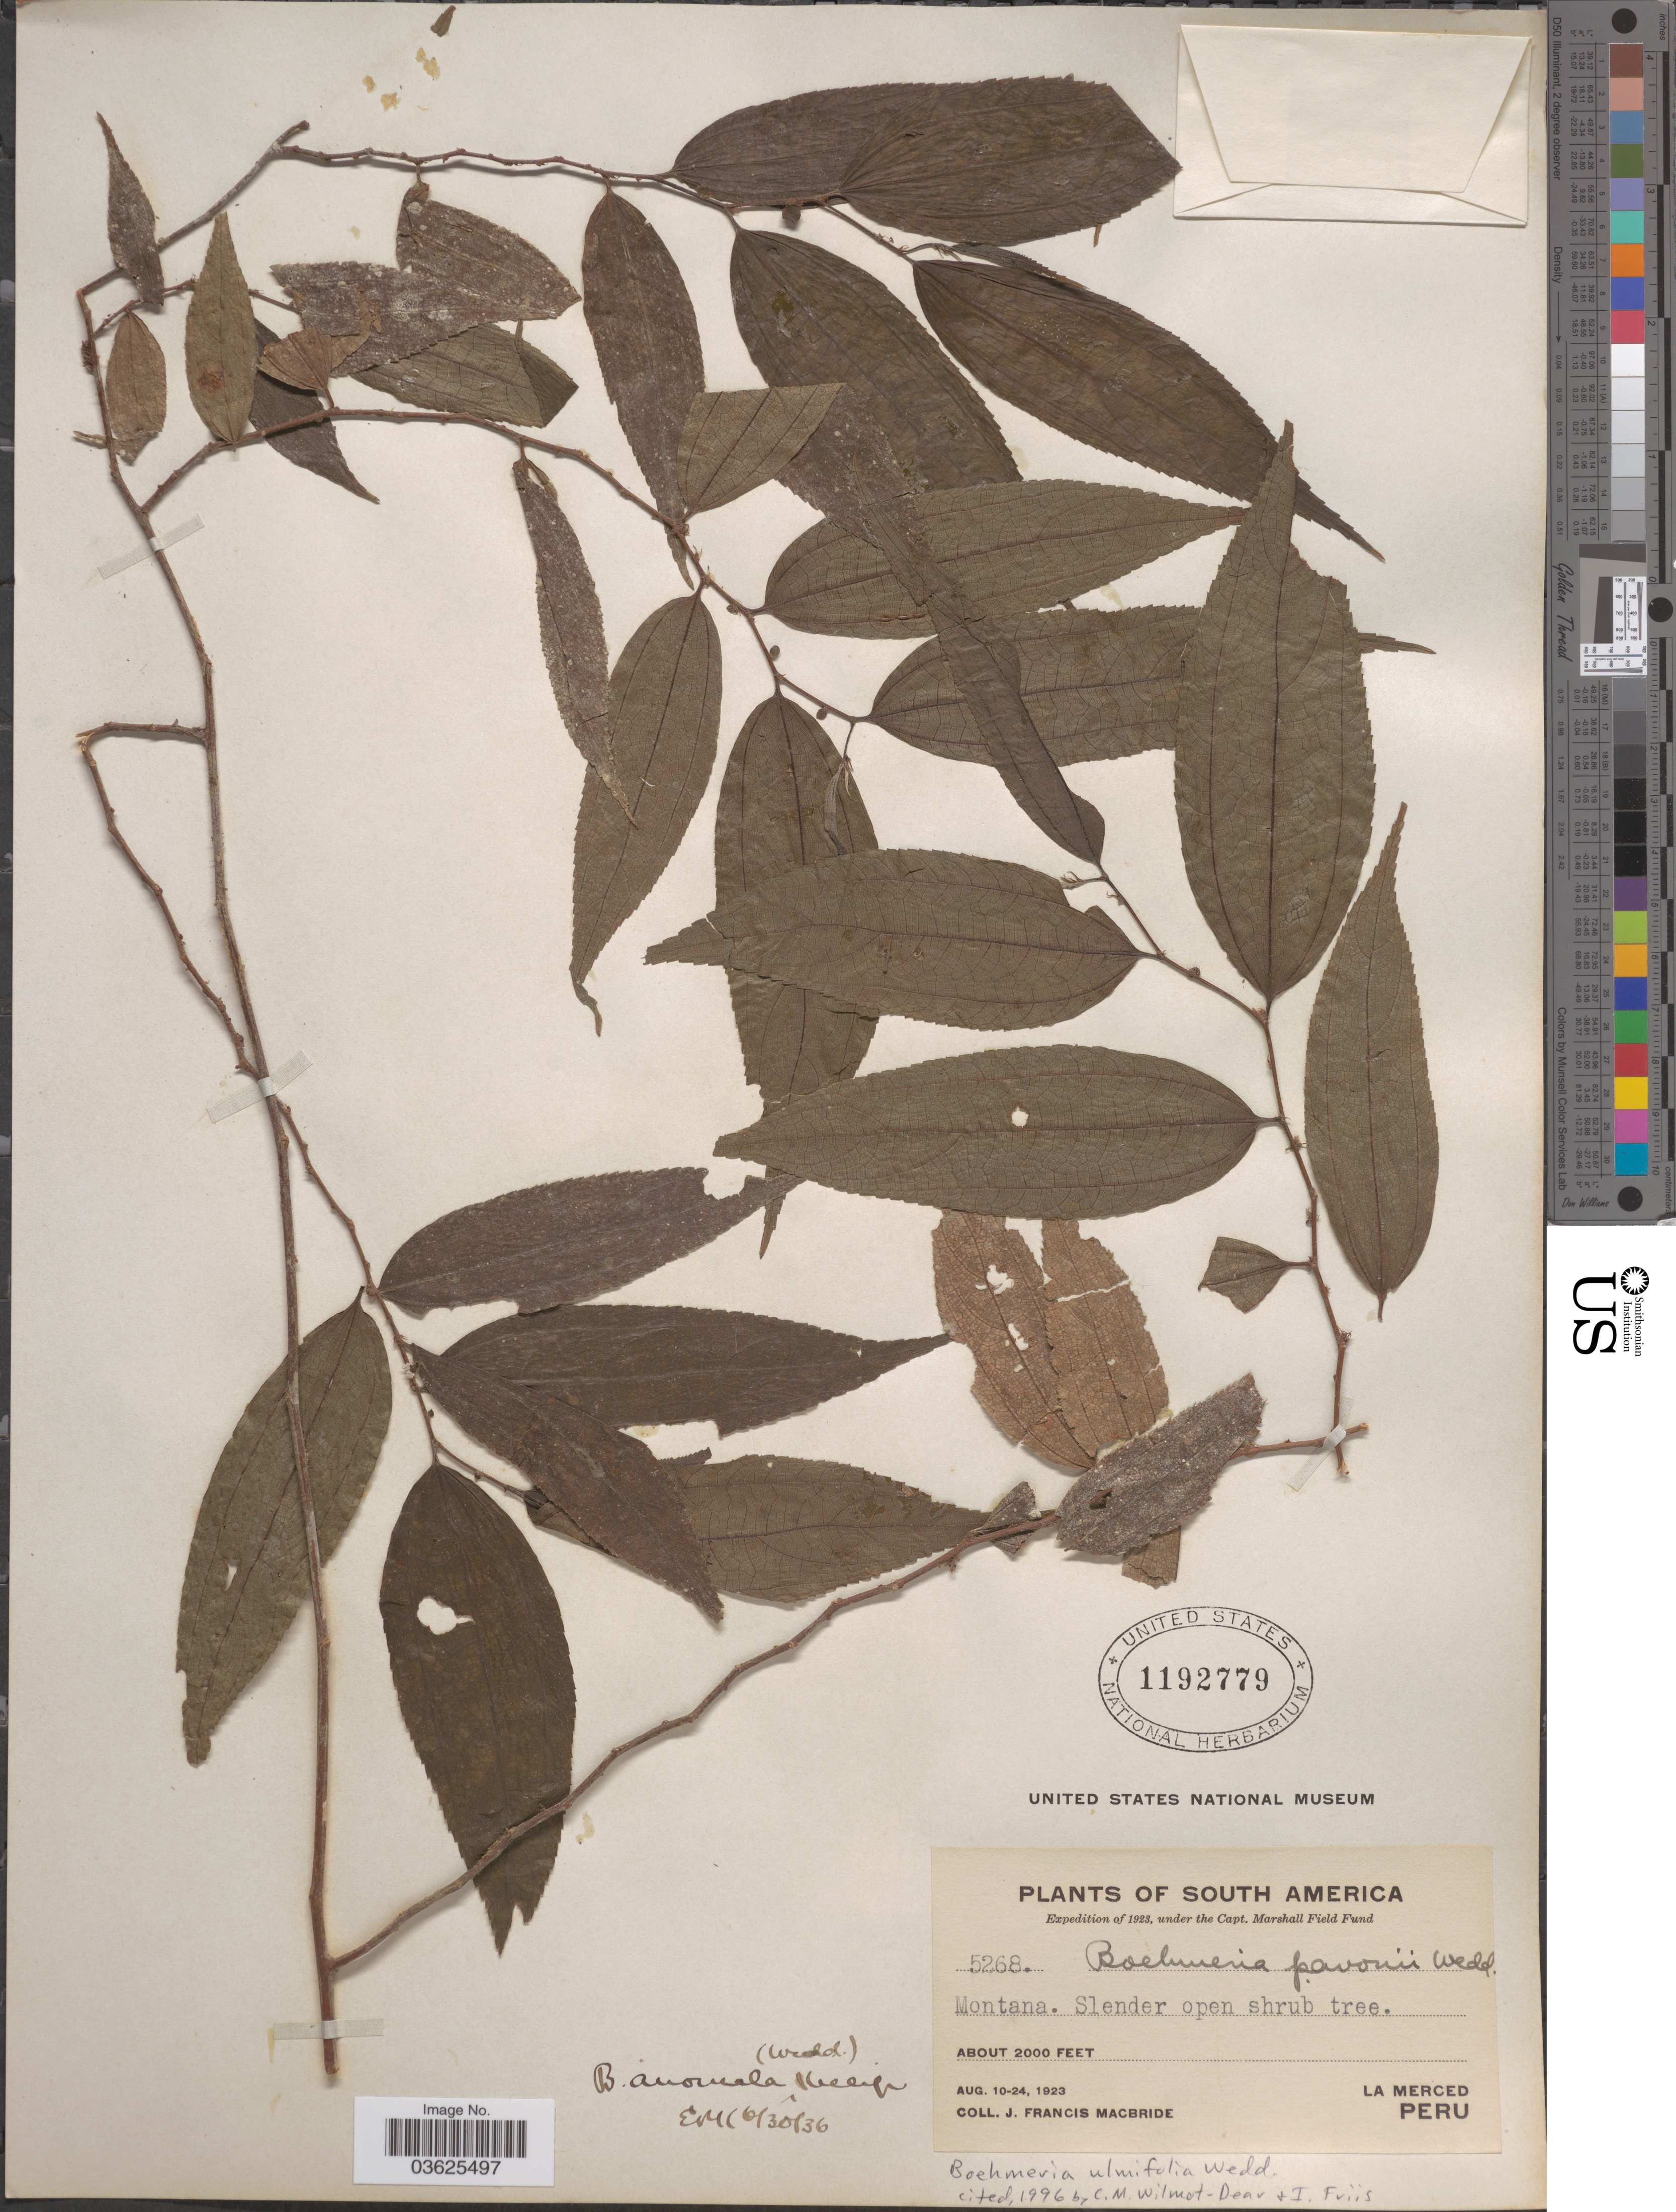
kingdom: Plantae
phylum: Tracheophyta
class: Magnoliopsida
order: Rosales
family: Urticaceae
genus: Boehmeria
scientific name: Boehmeria ulmifolia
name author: Wedd.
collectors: J. F. Macbride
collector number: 5268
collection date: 1923-08-10/1923-08-24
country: Peru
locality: La Merced.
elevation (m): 610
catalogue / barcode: US 1192779